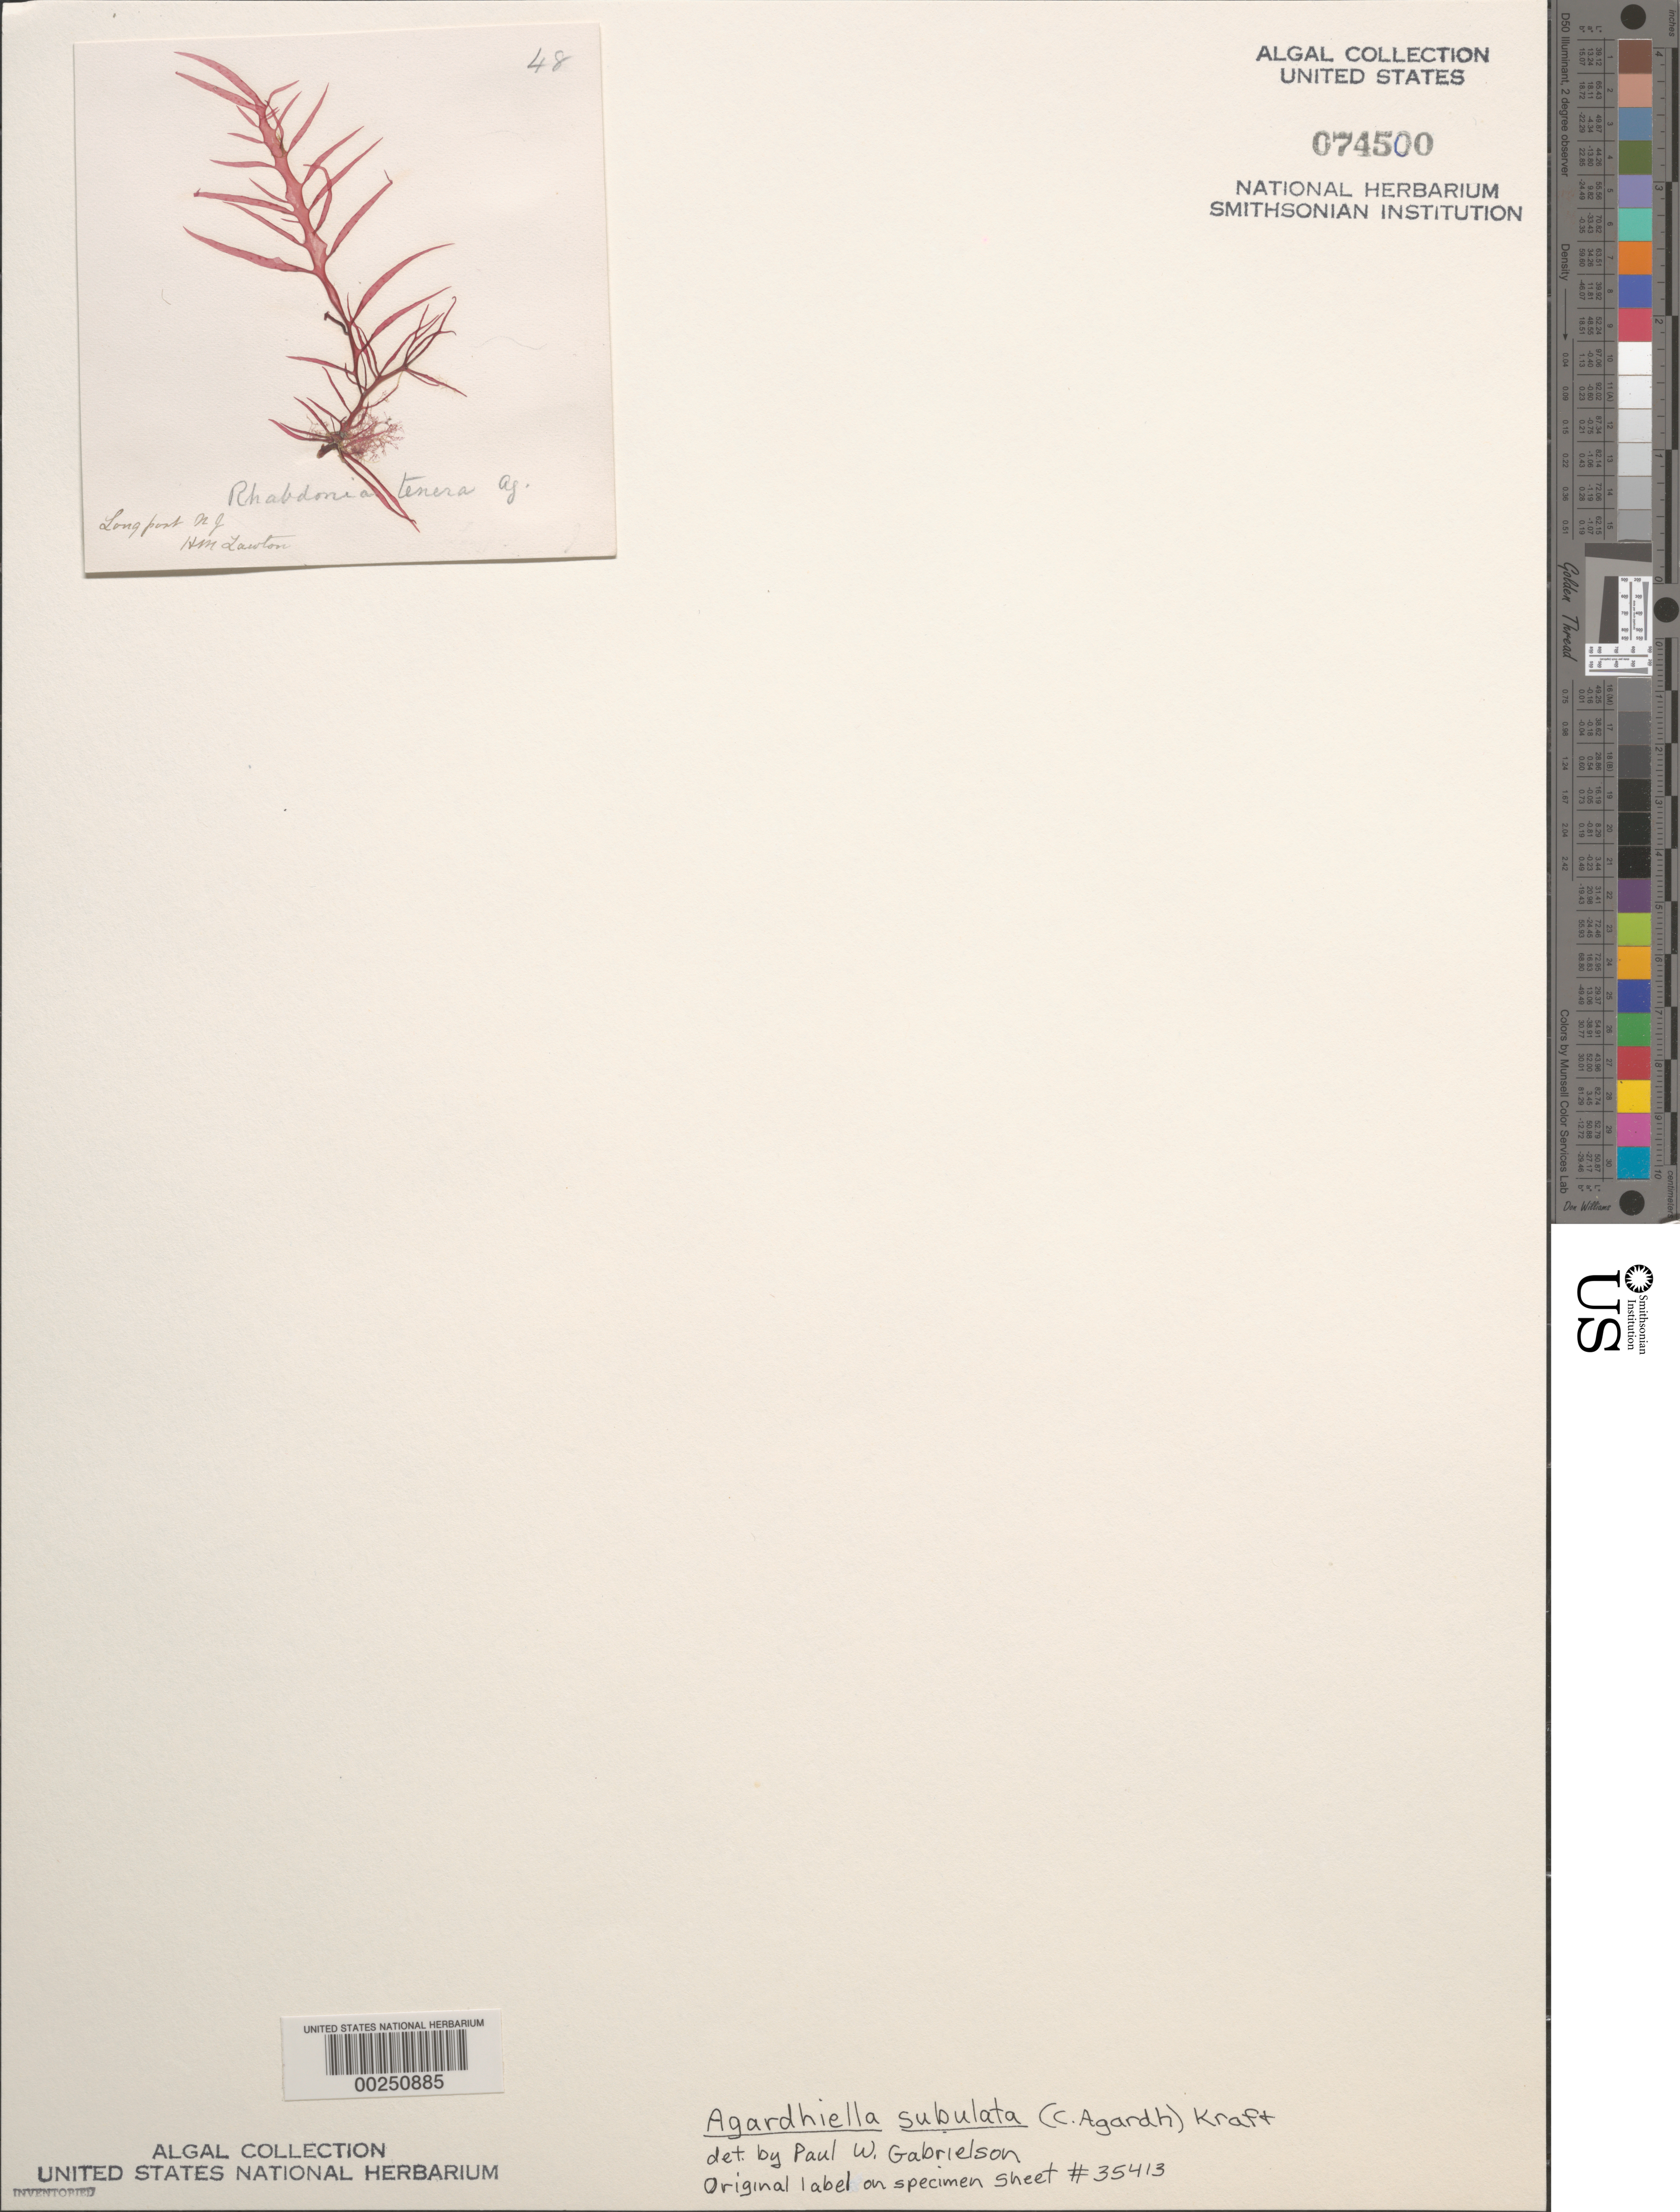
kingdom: Plantae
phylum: Rhodophyta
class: Florideophyceae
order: Gigartinales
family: Solieriaceae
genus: Agardhiella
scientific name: Agardhiella subulata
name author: (C. Agardh) G.T.Kraft & M.J. Wynne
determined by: Gabrielson, P. W.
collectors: H. Lawton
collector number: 48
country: United States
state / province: New Jersey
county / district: Atlantic County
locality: Longport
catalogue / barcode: US 74500